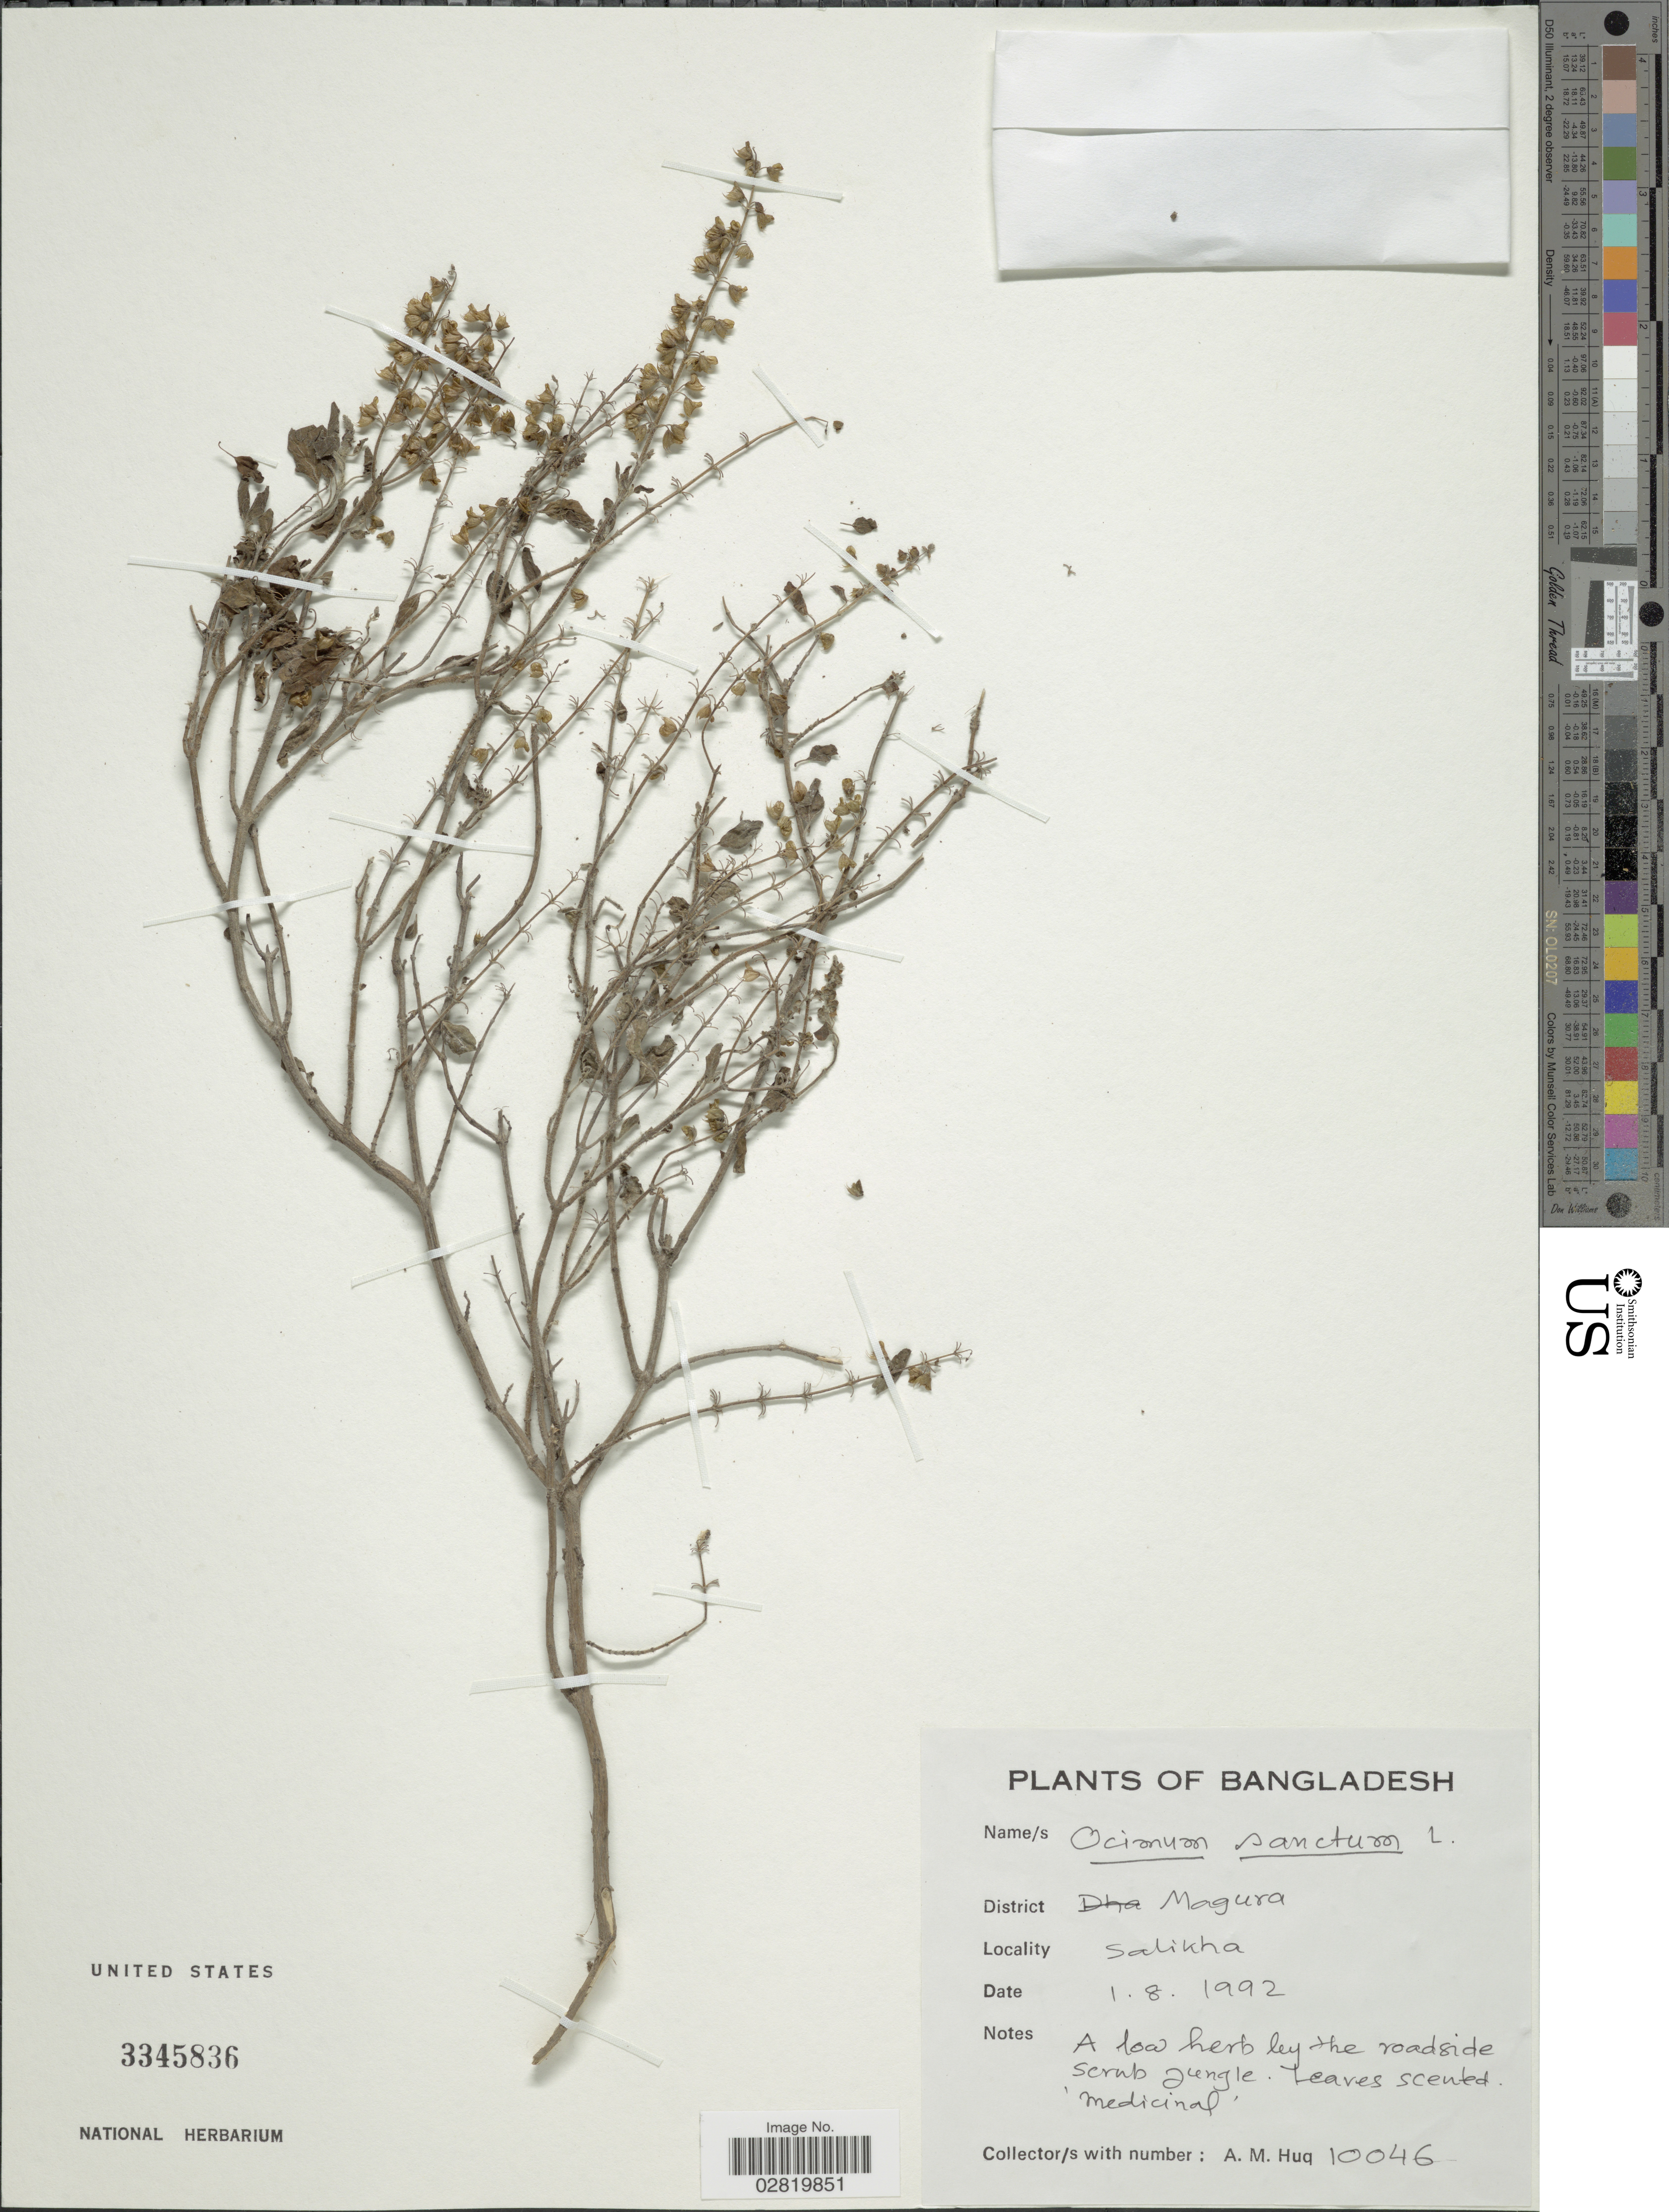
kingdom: Plantae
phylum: Tracheophyta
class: Magnoliopsida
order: Lamiales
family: Lamiaceae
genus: Ocimum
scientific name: Ocimum sanctum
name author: L.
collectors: A. M. Huq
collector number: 10046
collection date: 1992-08-01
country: Bangladesh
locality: District Magura, Salikha.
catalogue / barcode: US 3345836